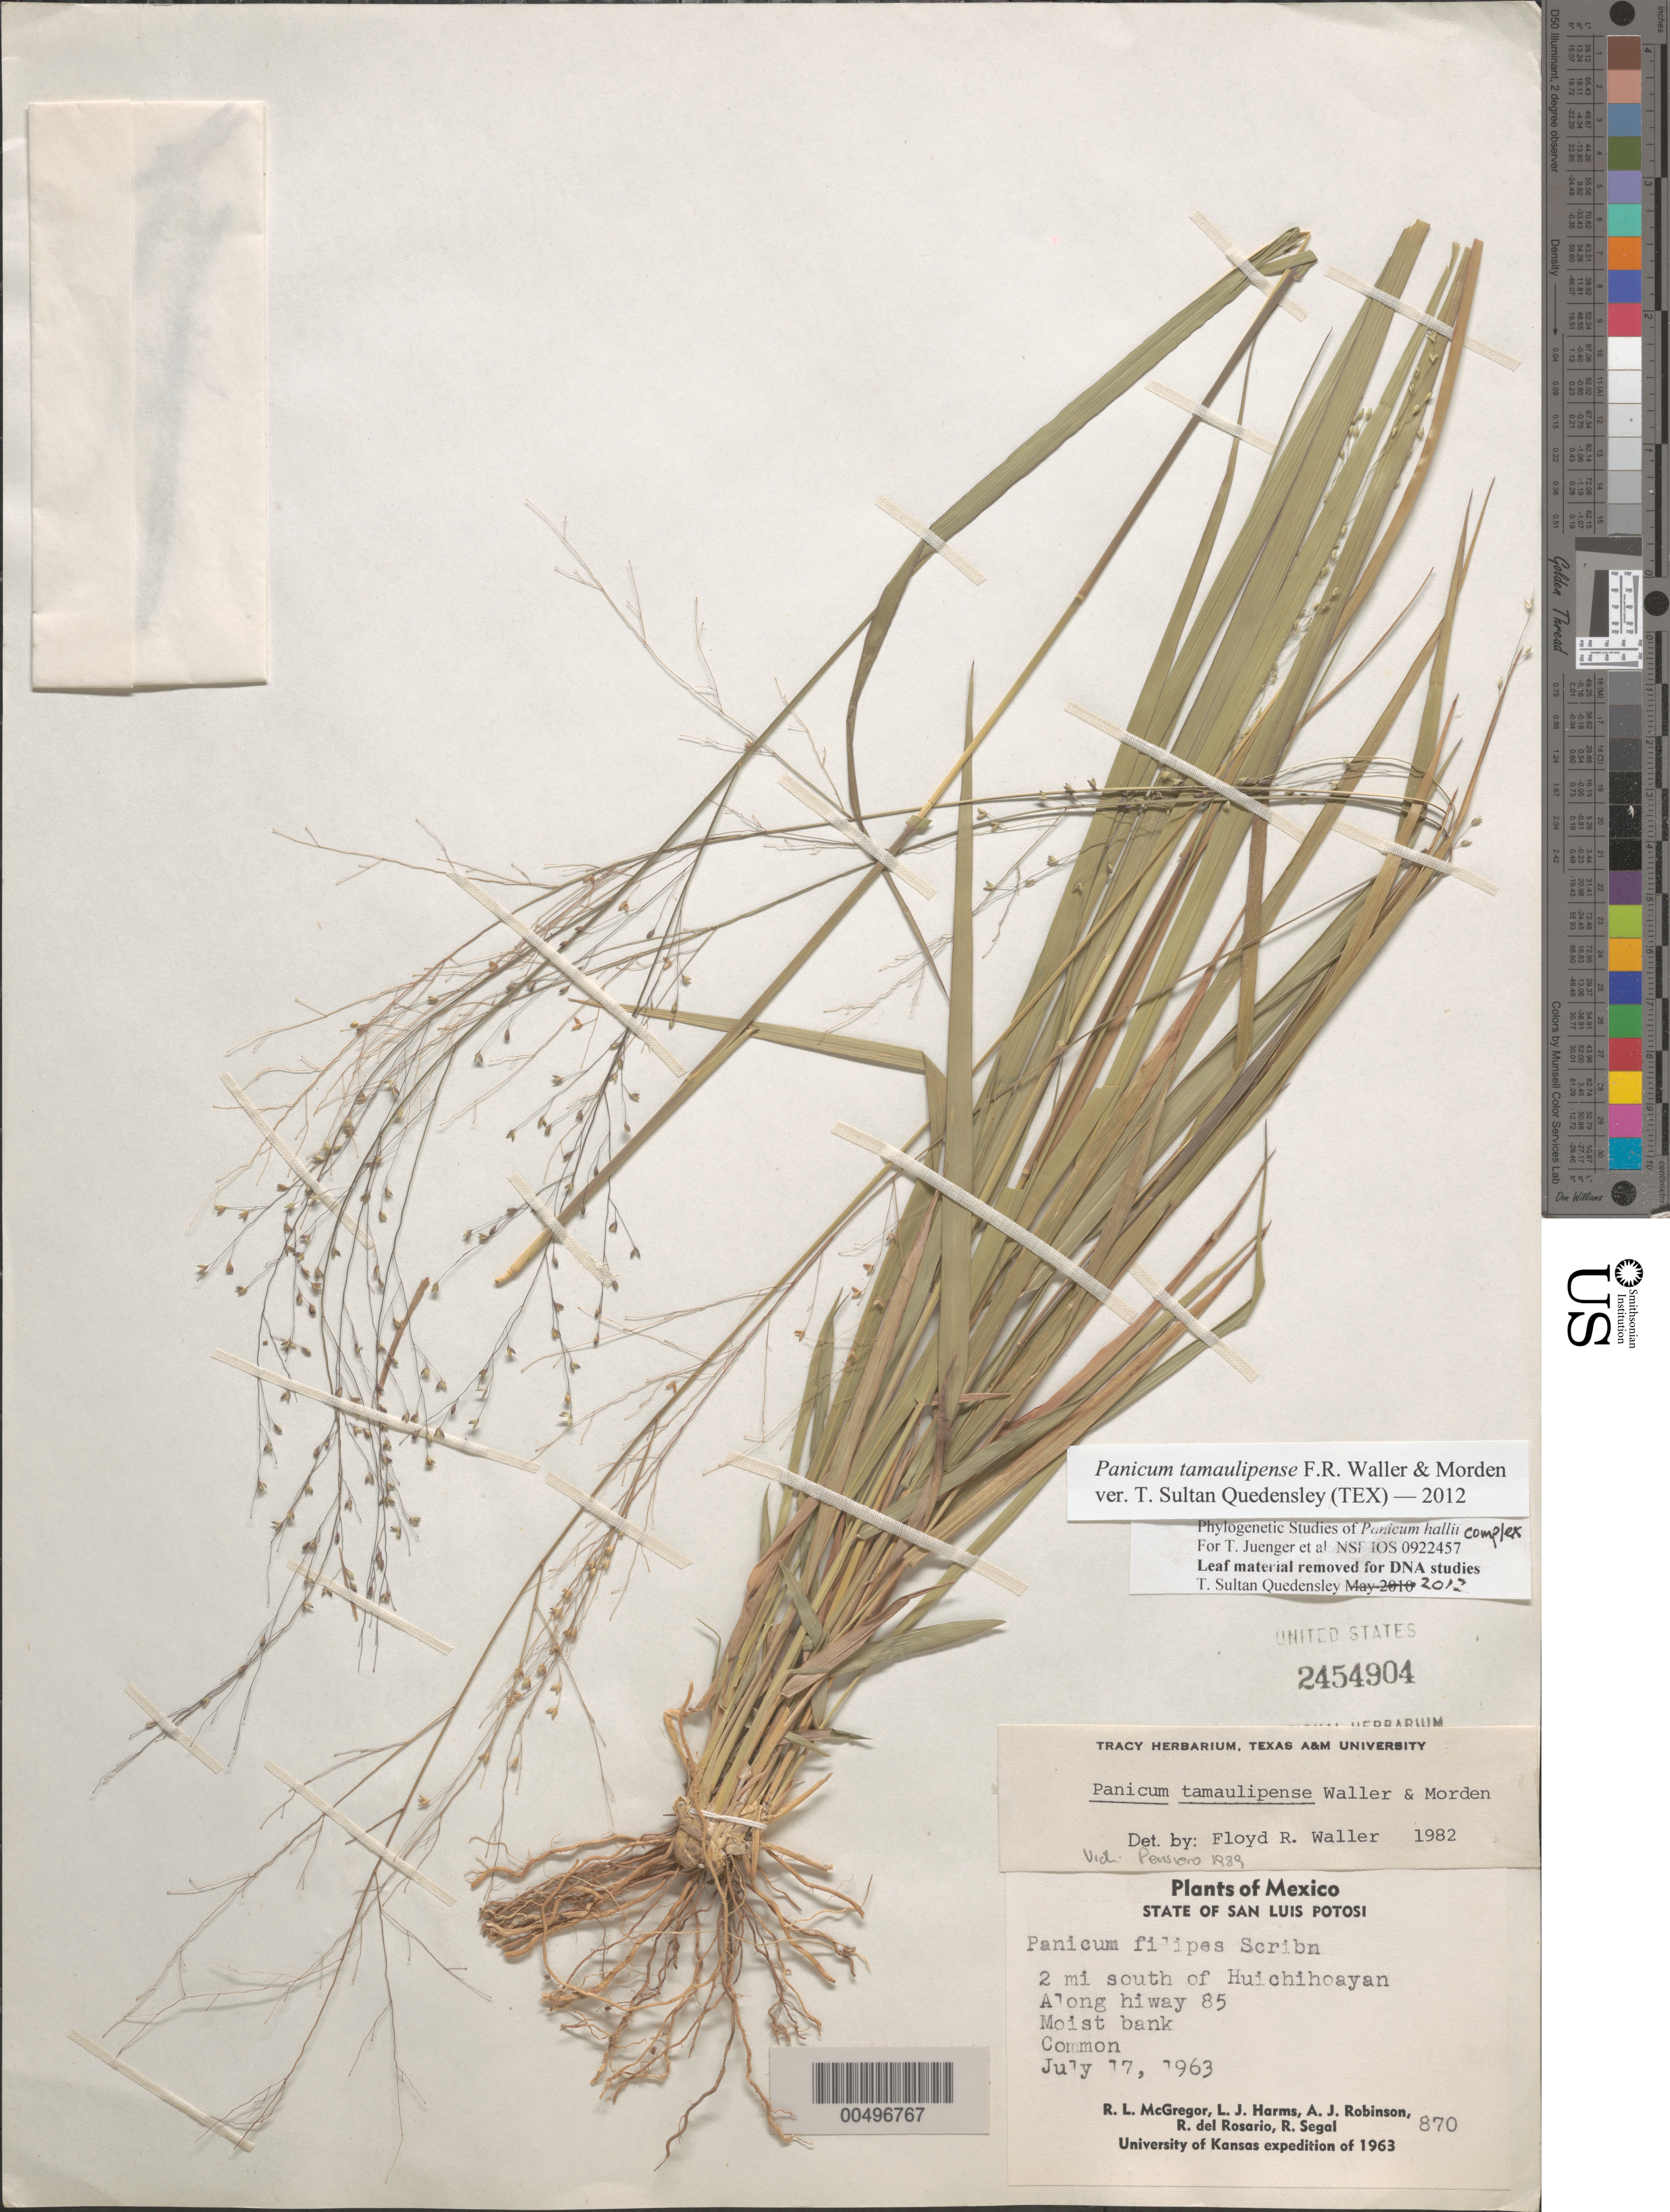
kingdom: Plantae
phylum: Tracheophyta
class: Liliopsida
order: Poales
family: Poaceae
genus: Panicum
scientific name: Panicum tamaulipense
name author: Waller & Morden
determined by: Waller, F. R.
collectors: R. McGregor, L. Harms, A. J. Robinson & R. Segal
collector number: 870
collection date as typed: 17 Jul 1963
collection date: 1963-07-17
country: Mexico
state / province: San Luis Potosi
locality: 2 mi S of Huichihoayan, along hwy 85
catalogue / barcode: US 2454904